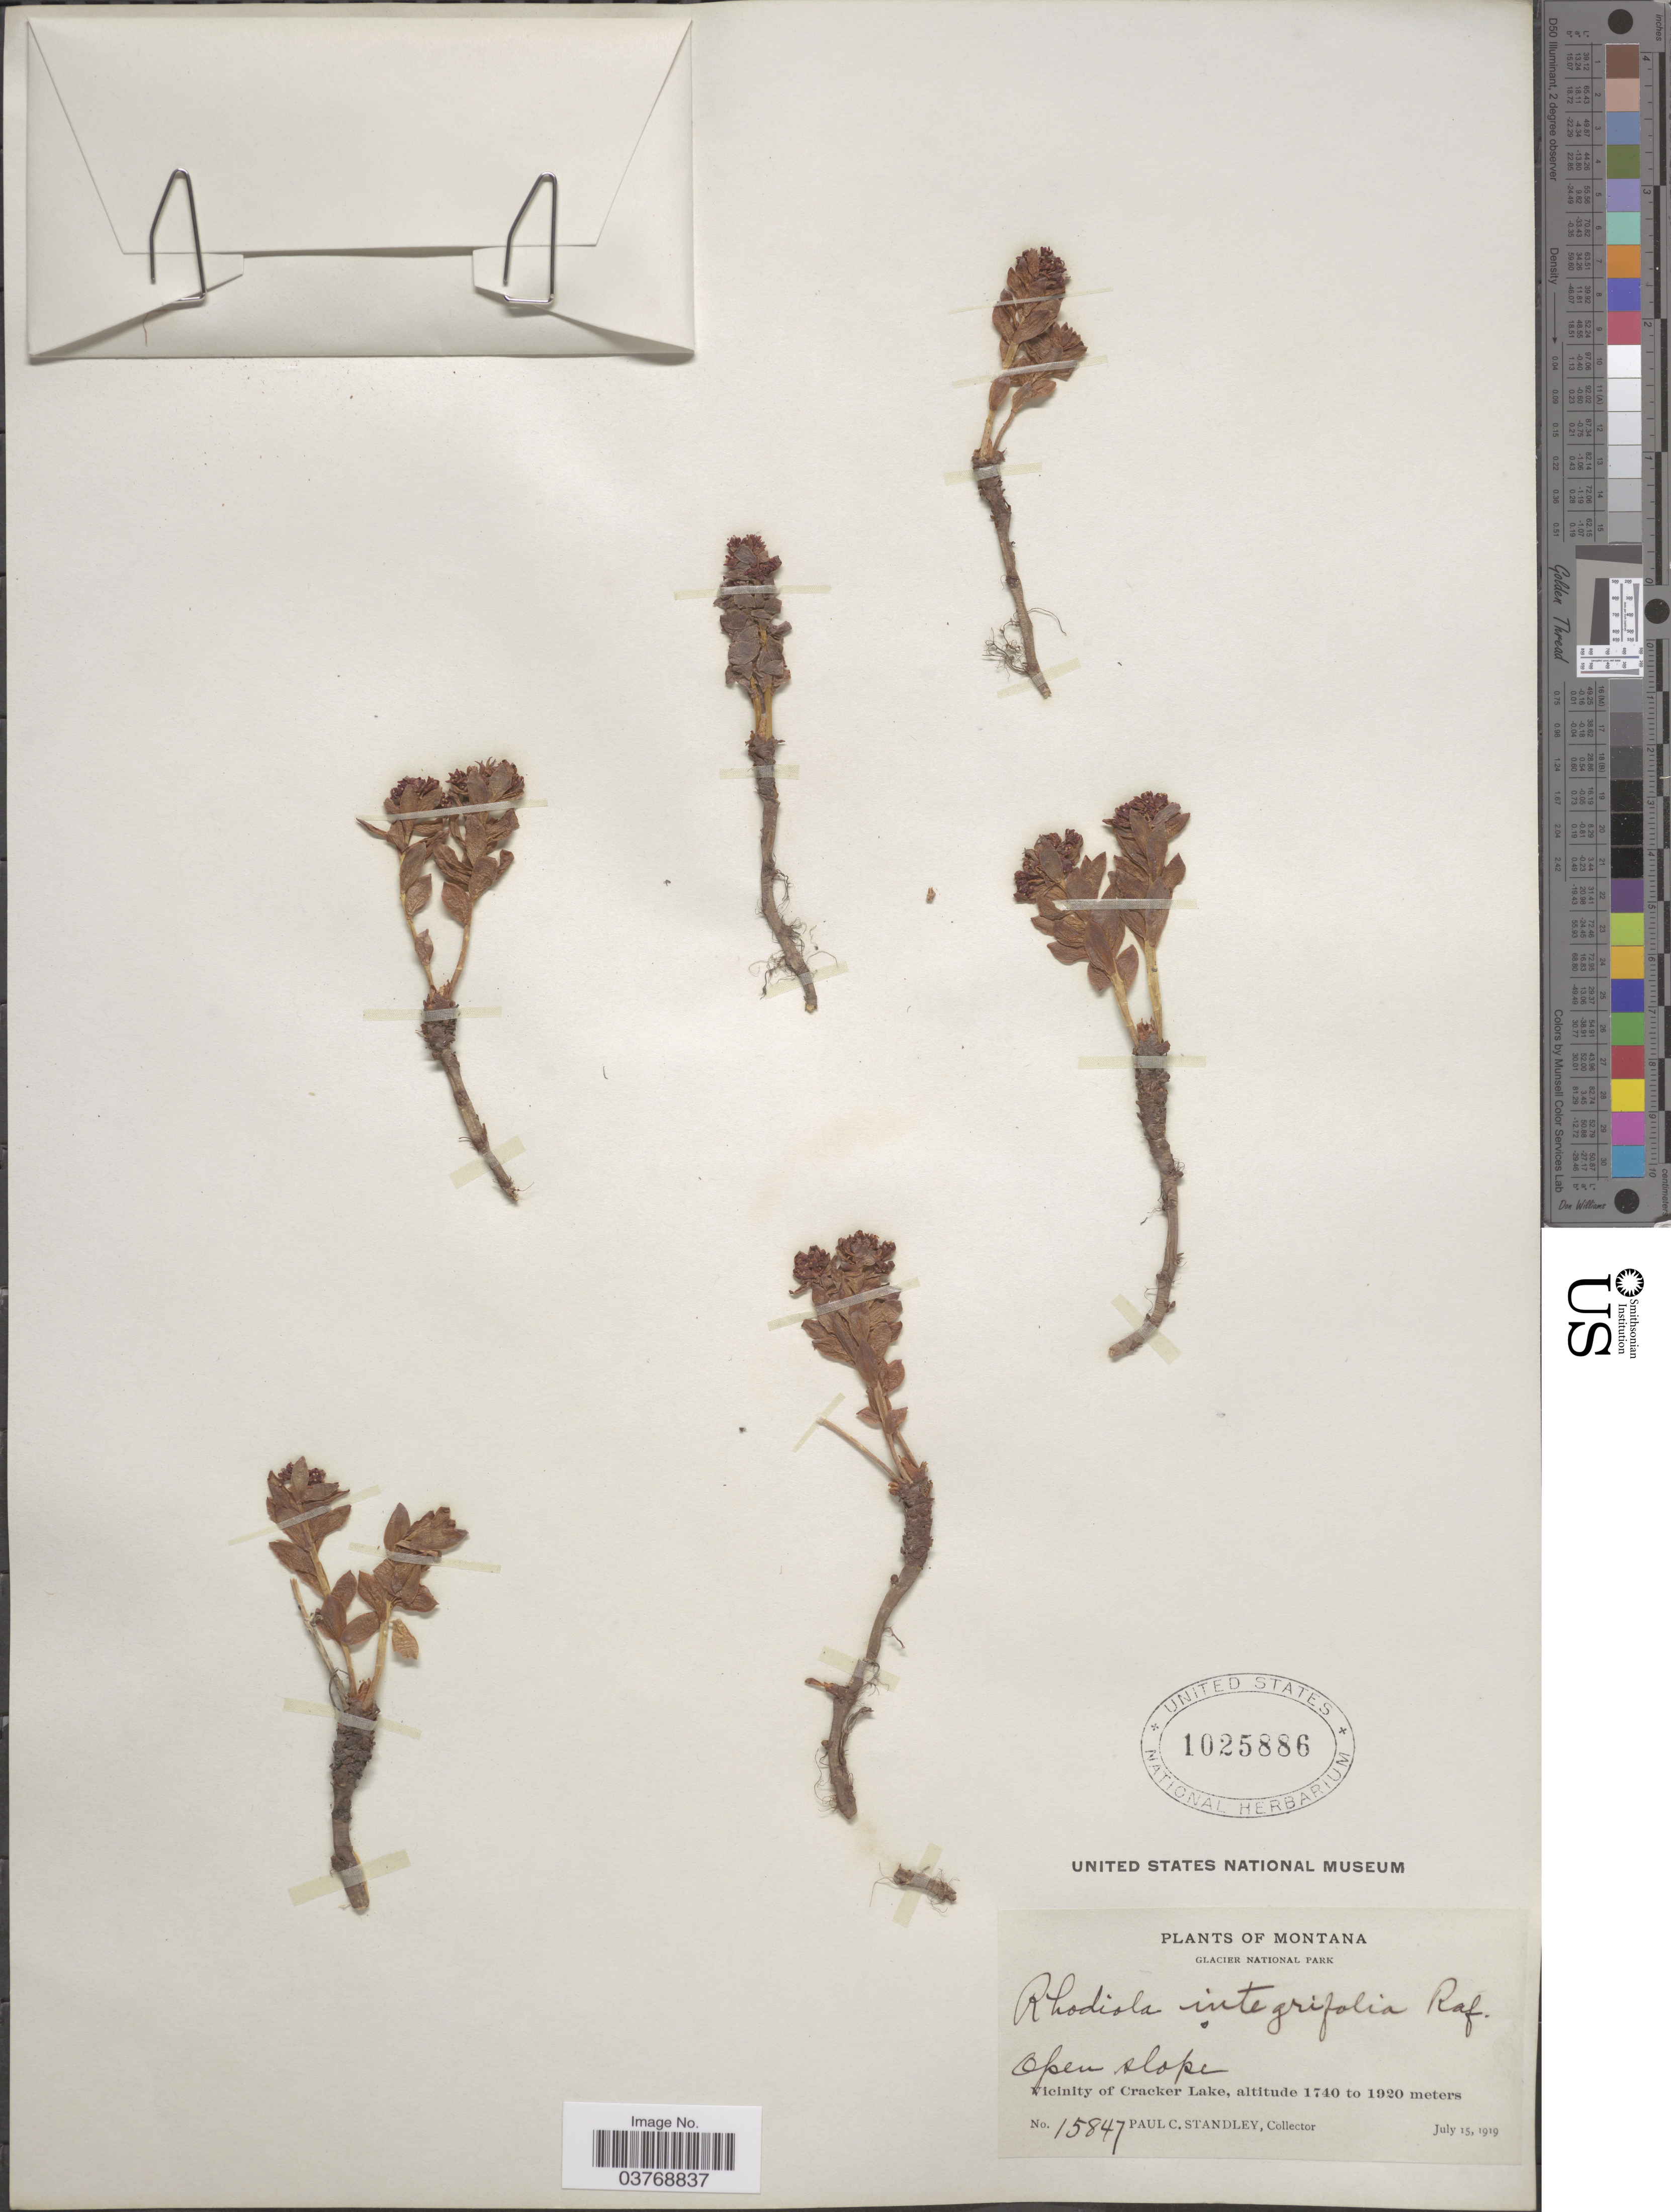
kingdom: Plantae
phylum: Tracheophyta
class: Magnoliopsida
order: Saxifragales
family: Crassulaceae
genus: Rhodiola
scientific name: Rhodiola integrifolia subsp. integrifolia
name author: Raf.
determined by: Strong, Mark T., (BOT), Smithsonian Institution - National Museum of Natural History (UNITED STATES)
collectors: P. C. Standley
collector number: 15847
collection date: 1919-07-15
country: United States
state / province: Montana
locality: Glacier National Park. Vicinity of Cracker Lake.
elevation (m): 1740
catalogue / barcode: US 1025886